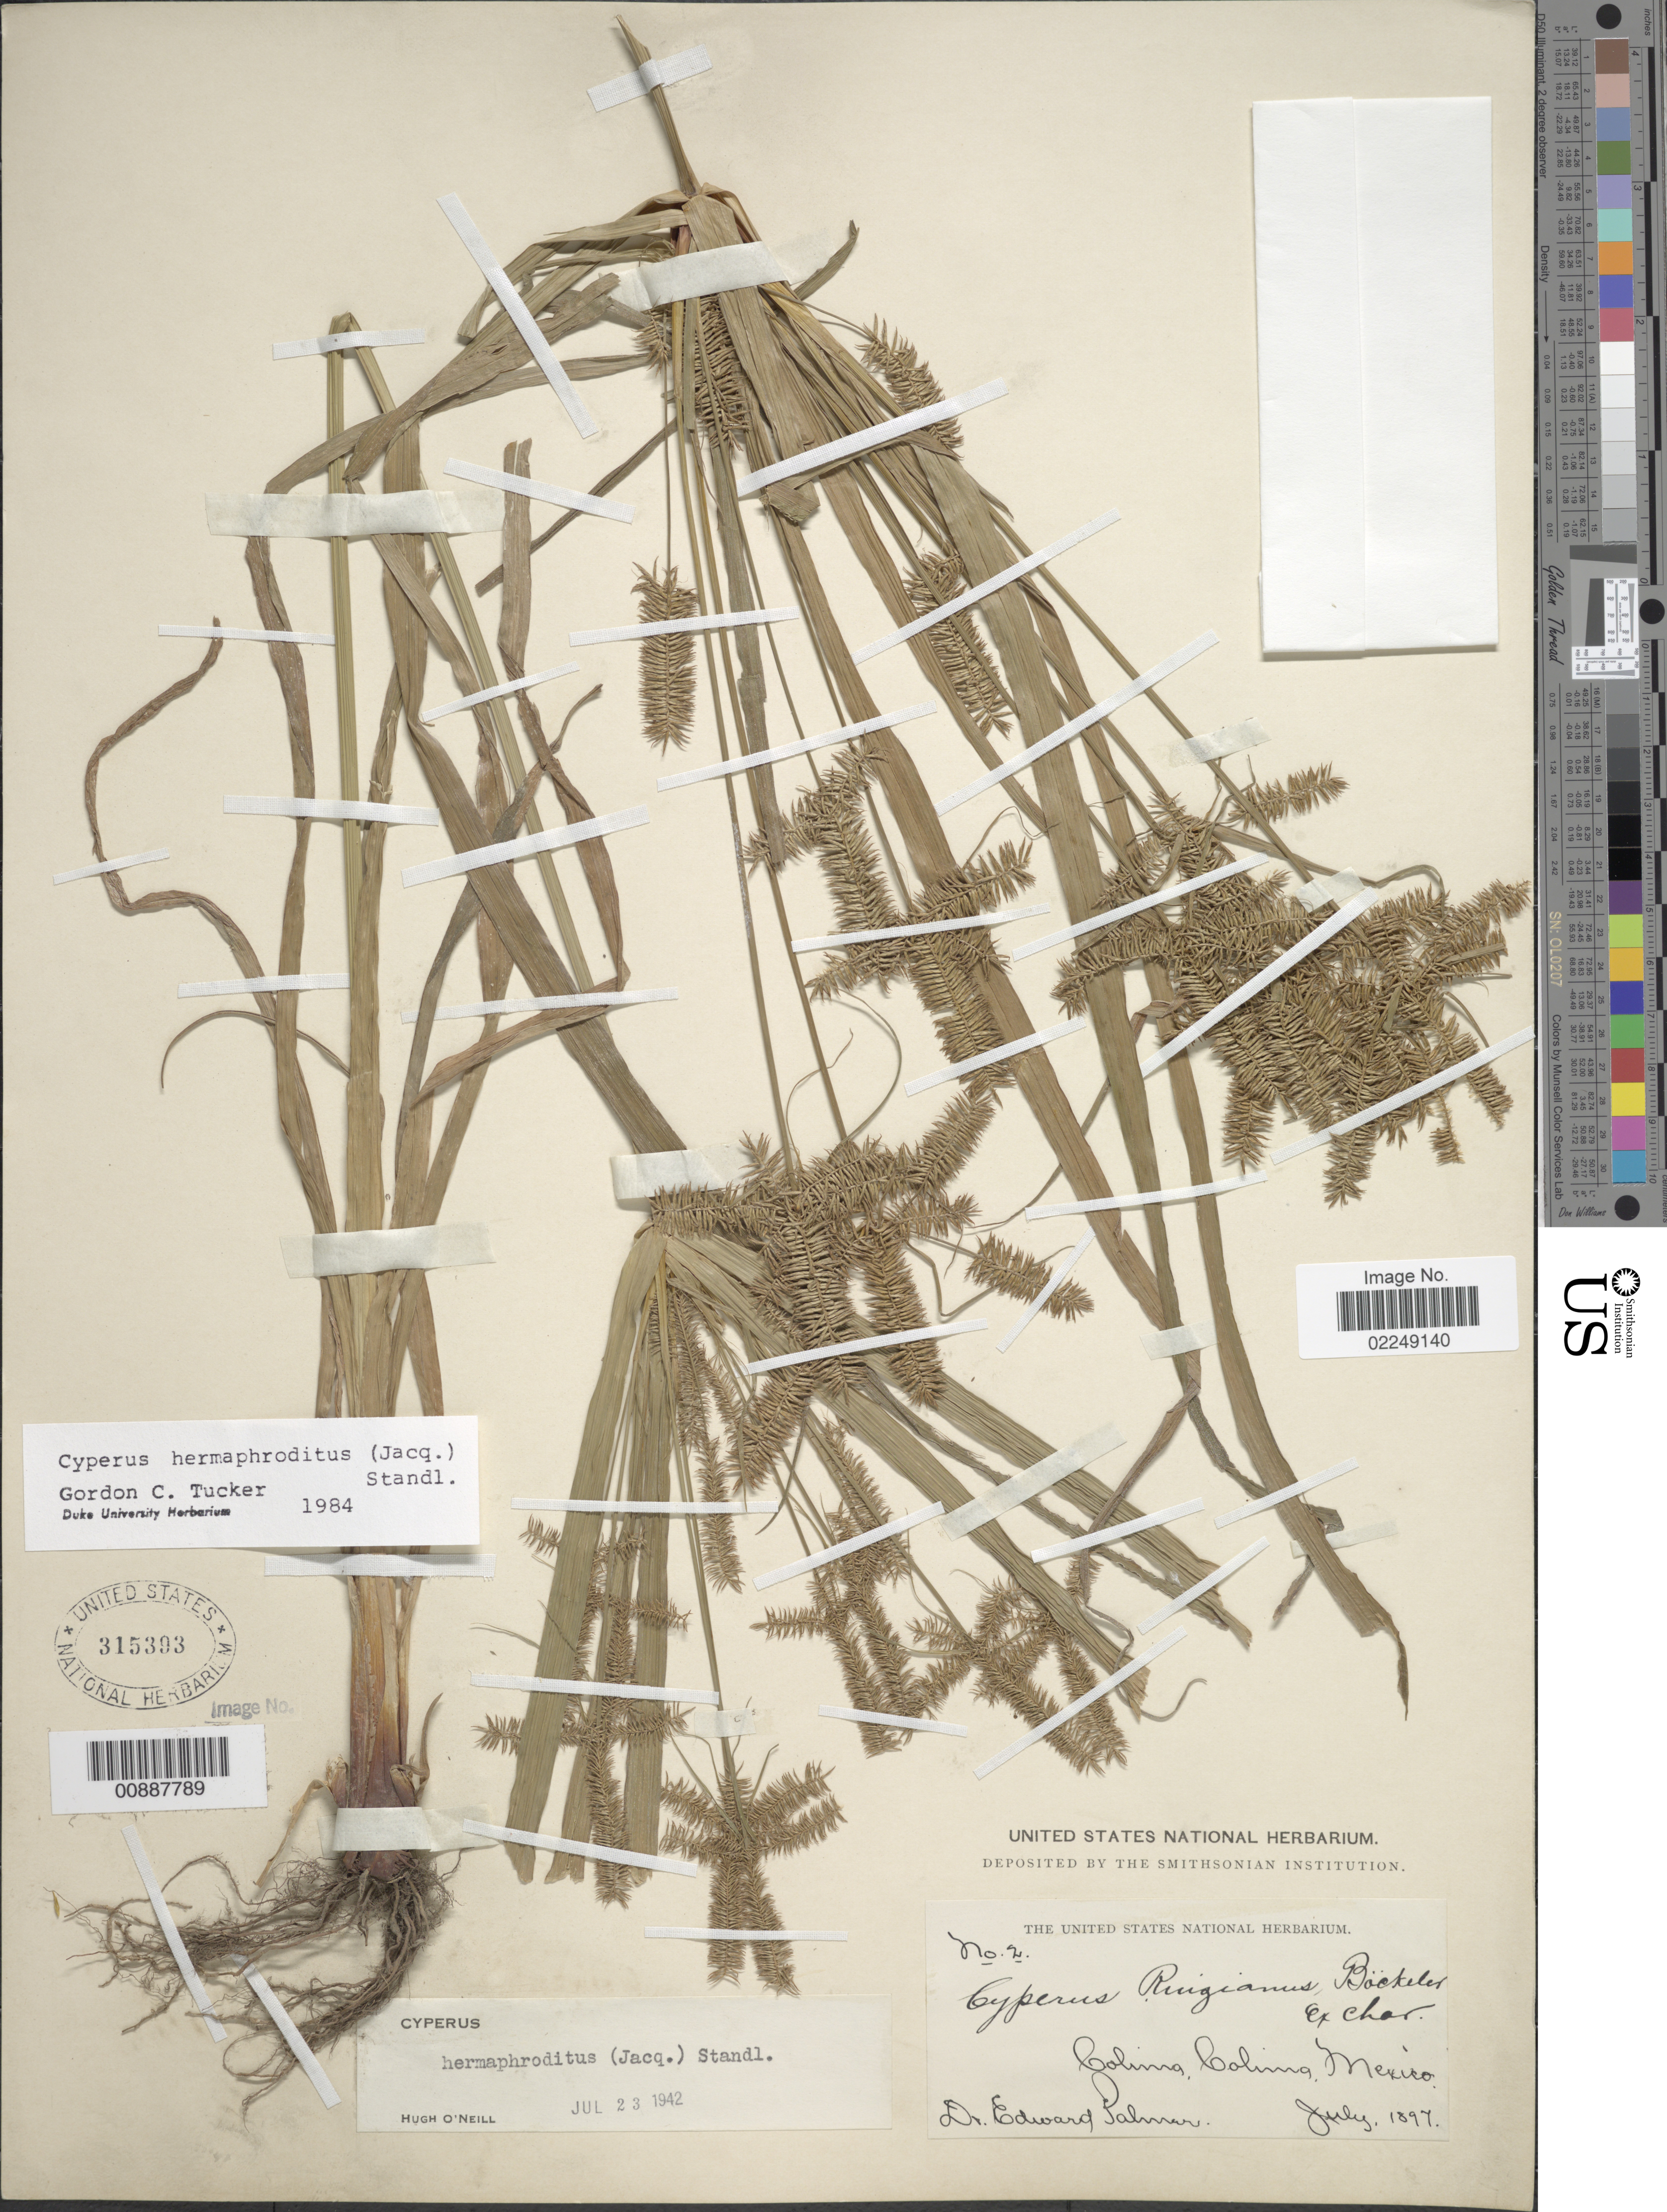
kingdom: Plantae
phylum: Tracheophyta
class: Liliopsida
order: Poales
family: Cyperaceae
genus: Cyperus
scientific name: Cyperus hermaphroditus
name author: (Jacq.) Standl.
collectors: E. Palmer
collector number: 2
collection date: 1897-07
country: Mexico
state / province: Colima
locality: Colima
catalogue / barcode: US 315393